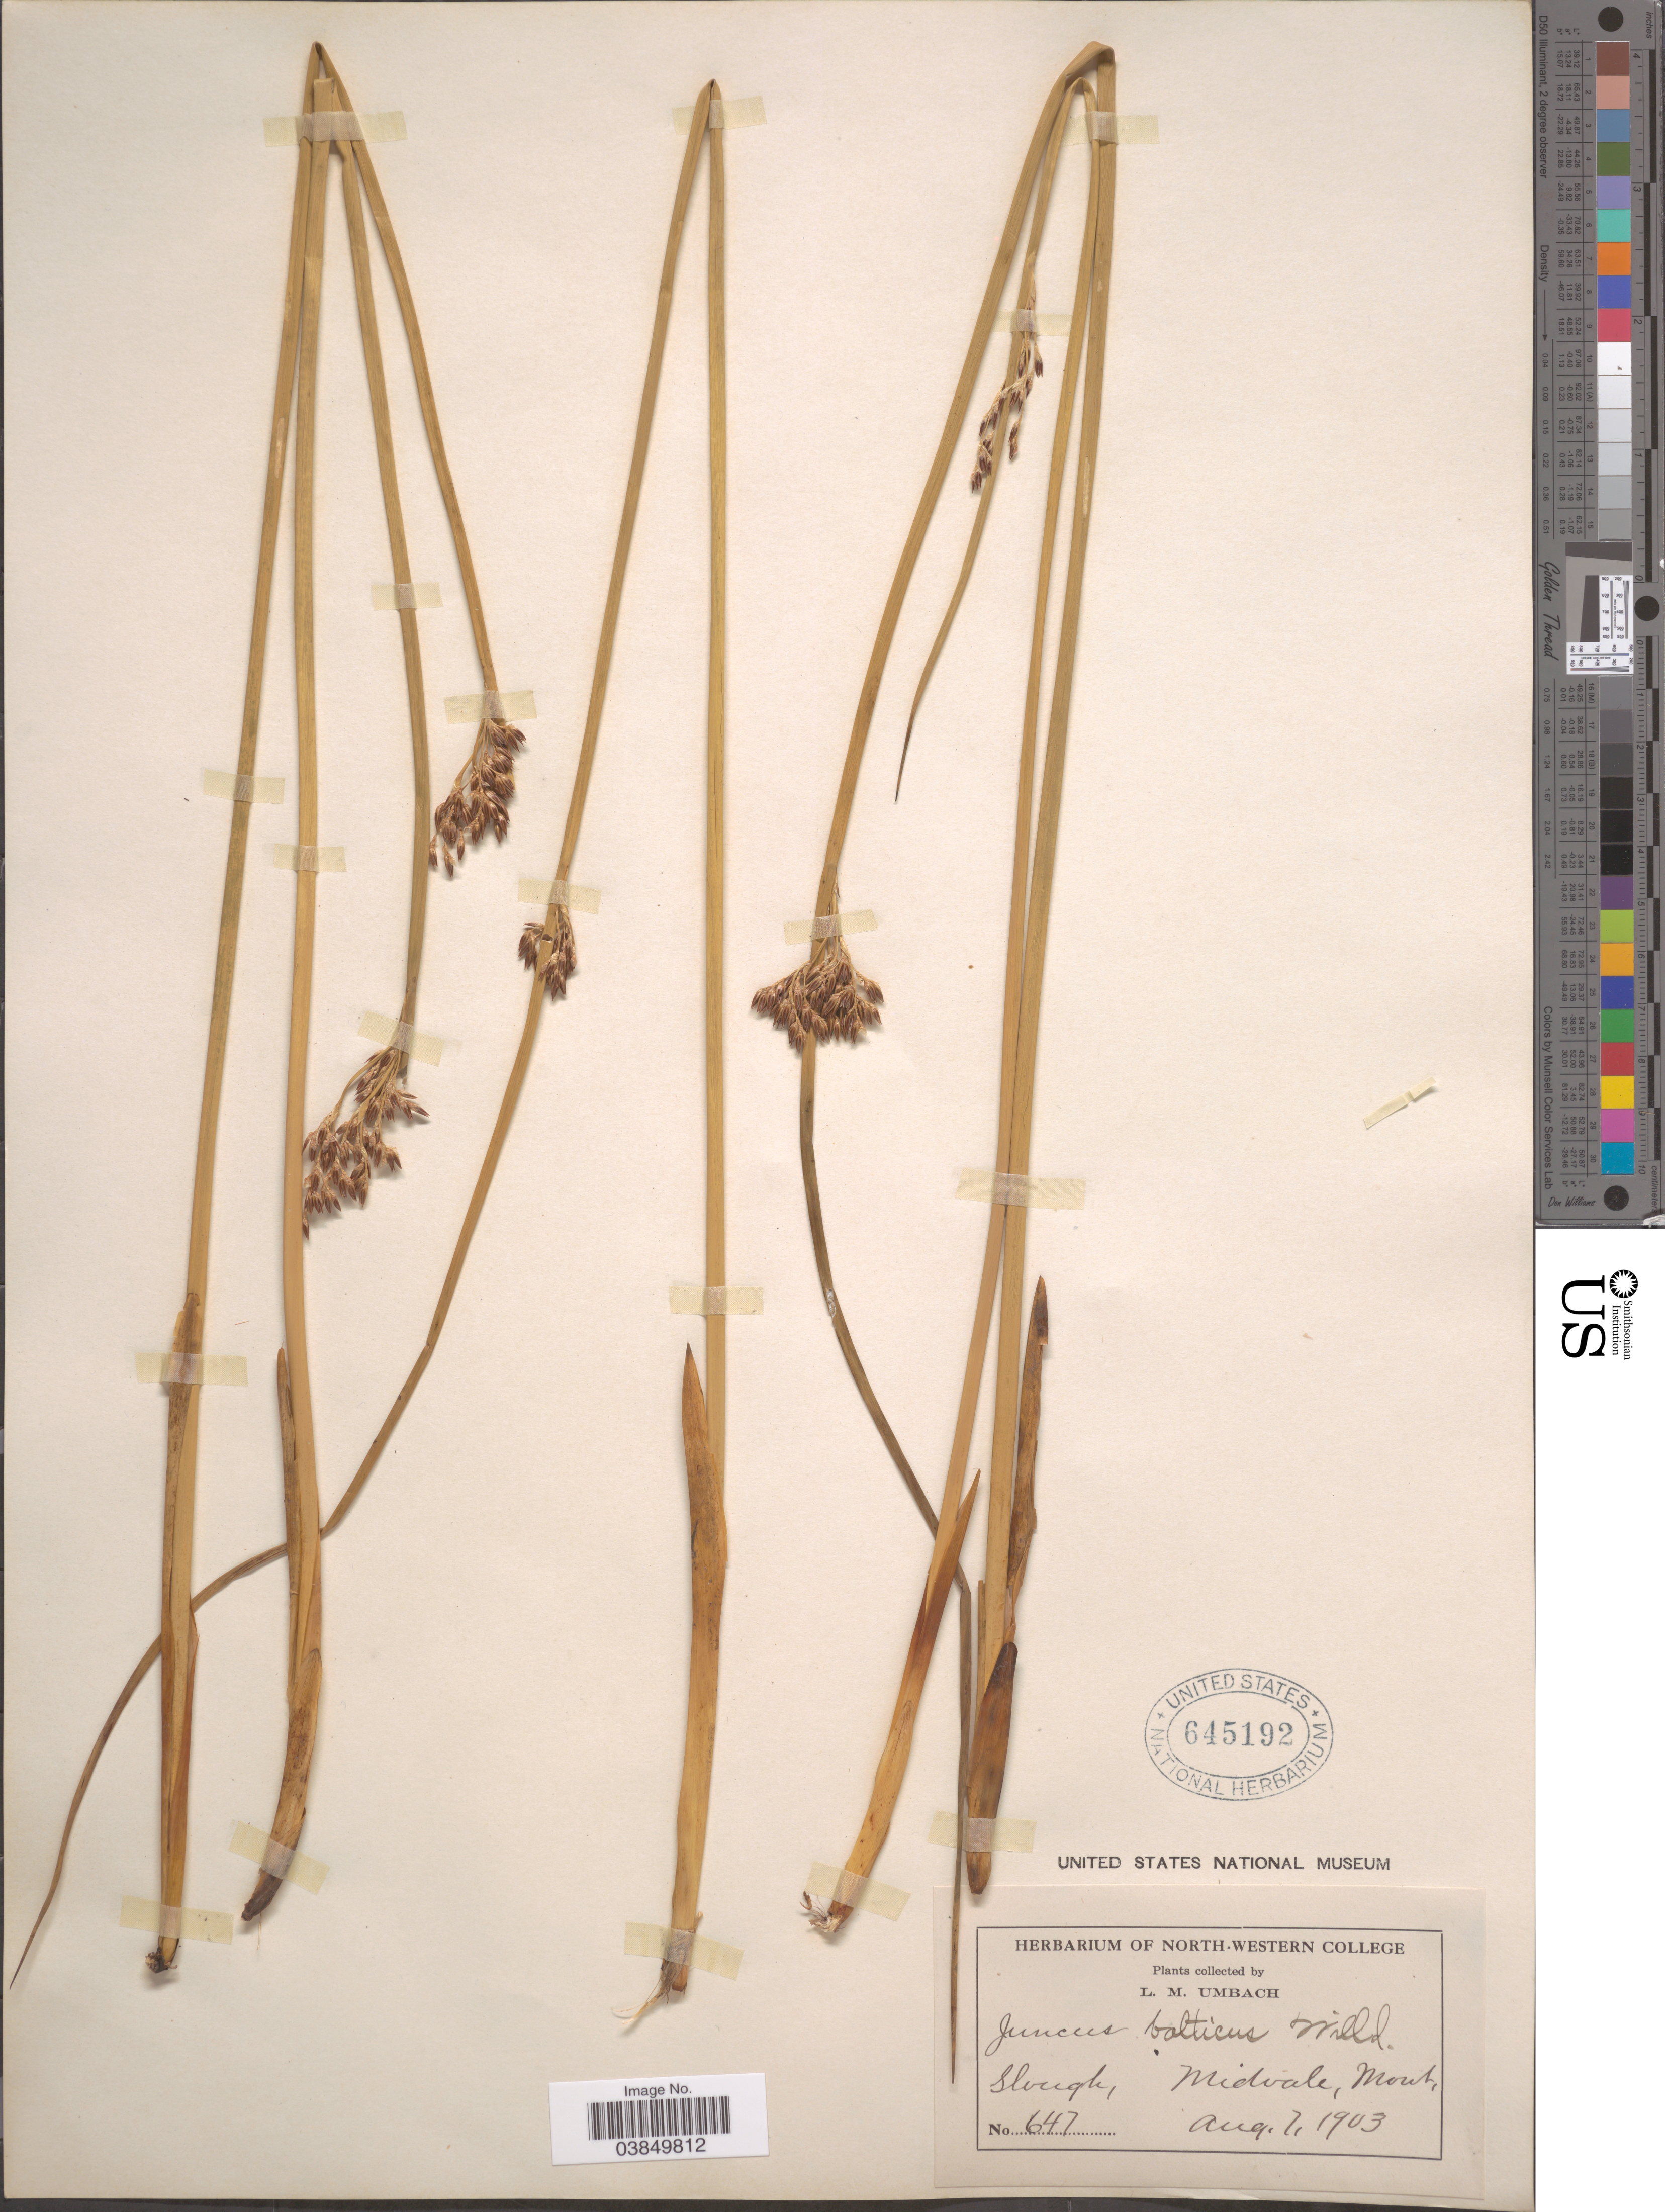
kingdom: Plantae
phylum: Tracheophyta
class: Liliopsida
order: Poales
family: Juncaceae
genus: Juncus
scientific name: Juncus balticus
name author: Willd.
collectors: L. M. Umbach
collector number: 647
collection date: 1903-08-07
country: United States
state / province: Montana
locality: Slough, Midvale.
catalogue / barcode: US 645192